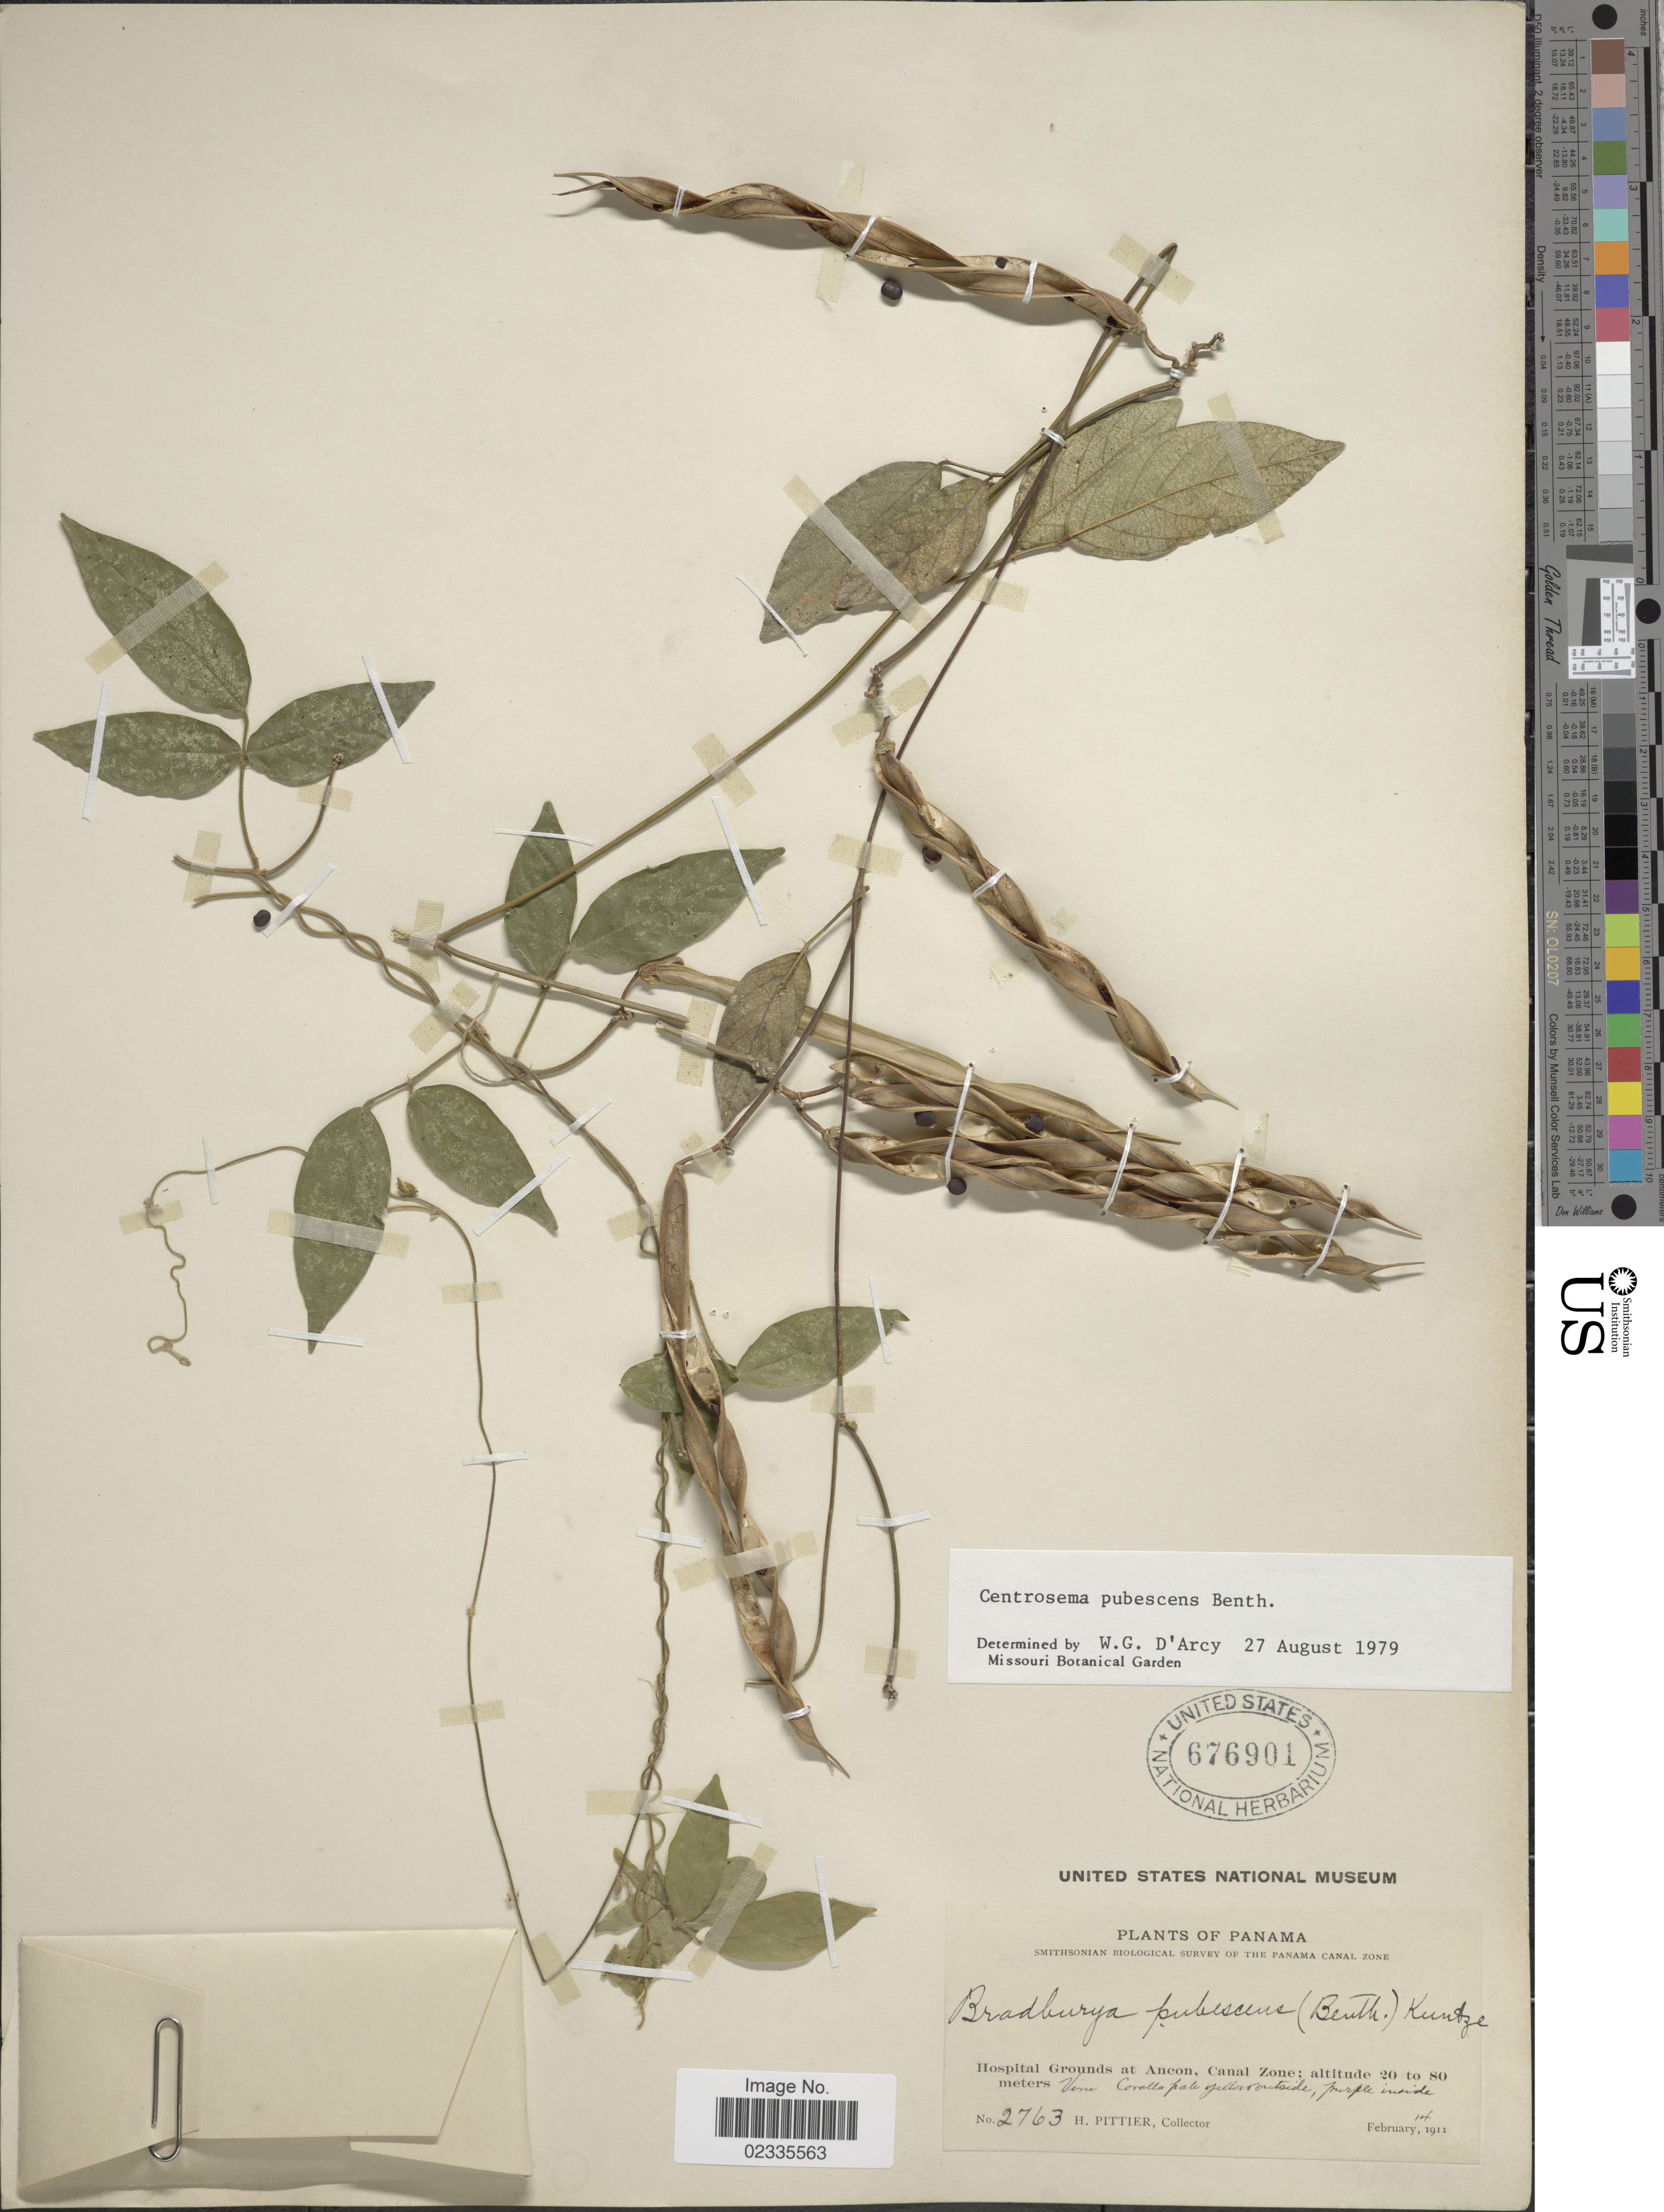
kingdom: Plantae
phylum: Tracheophyta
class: Magnoliopsida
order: Fabales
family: Fabaceae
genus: Centrosema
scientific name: Centrosema pubescens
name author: Benth.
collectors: H. F. Pittier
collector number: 2763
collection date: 1911-02-14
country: Panama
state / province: Colón / Panamá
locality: Hospital Grounds at Ancon, Canal Zone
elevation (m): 20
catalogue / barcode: US 676901